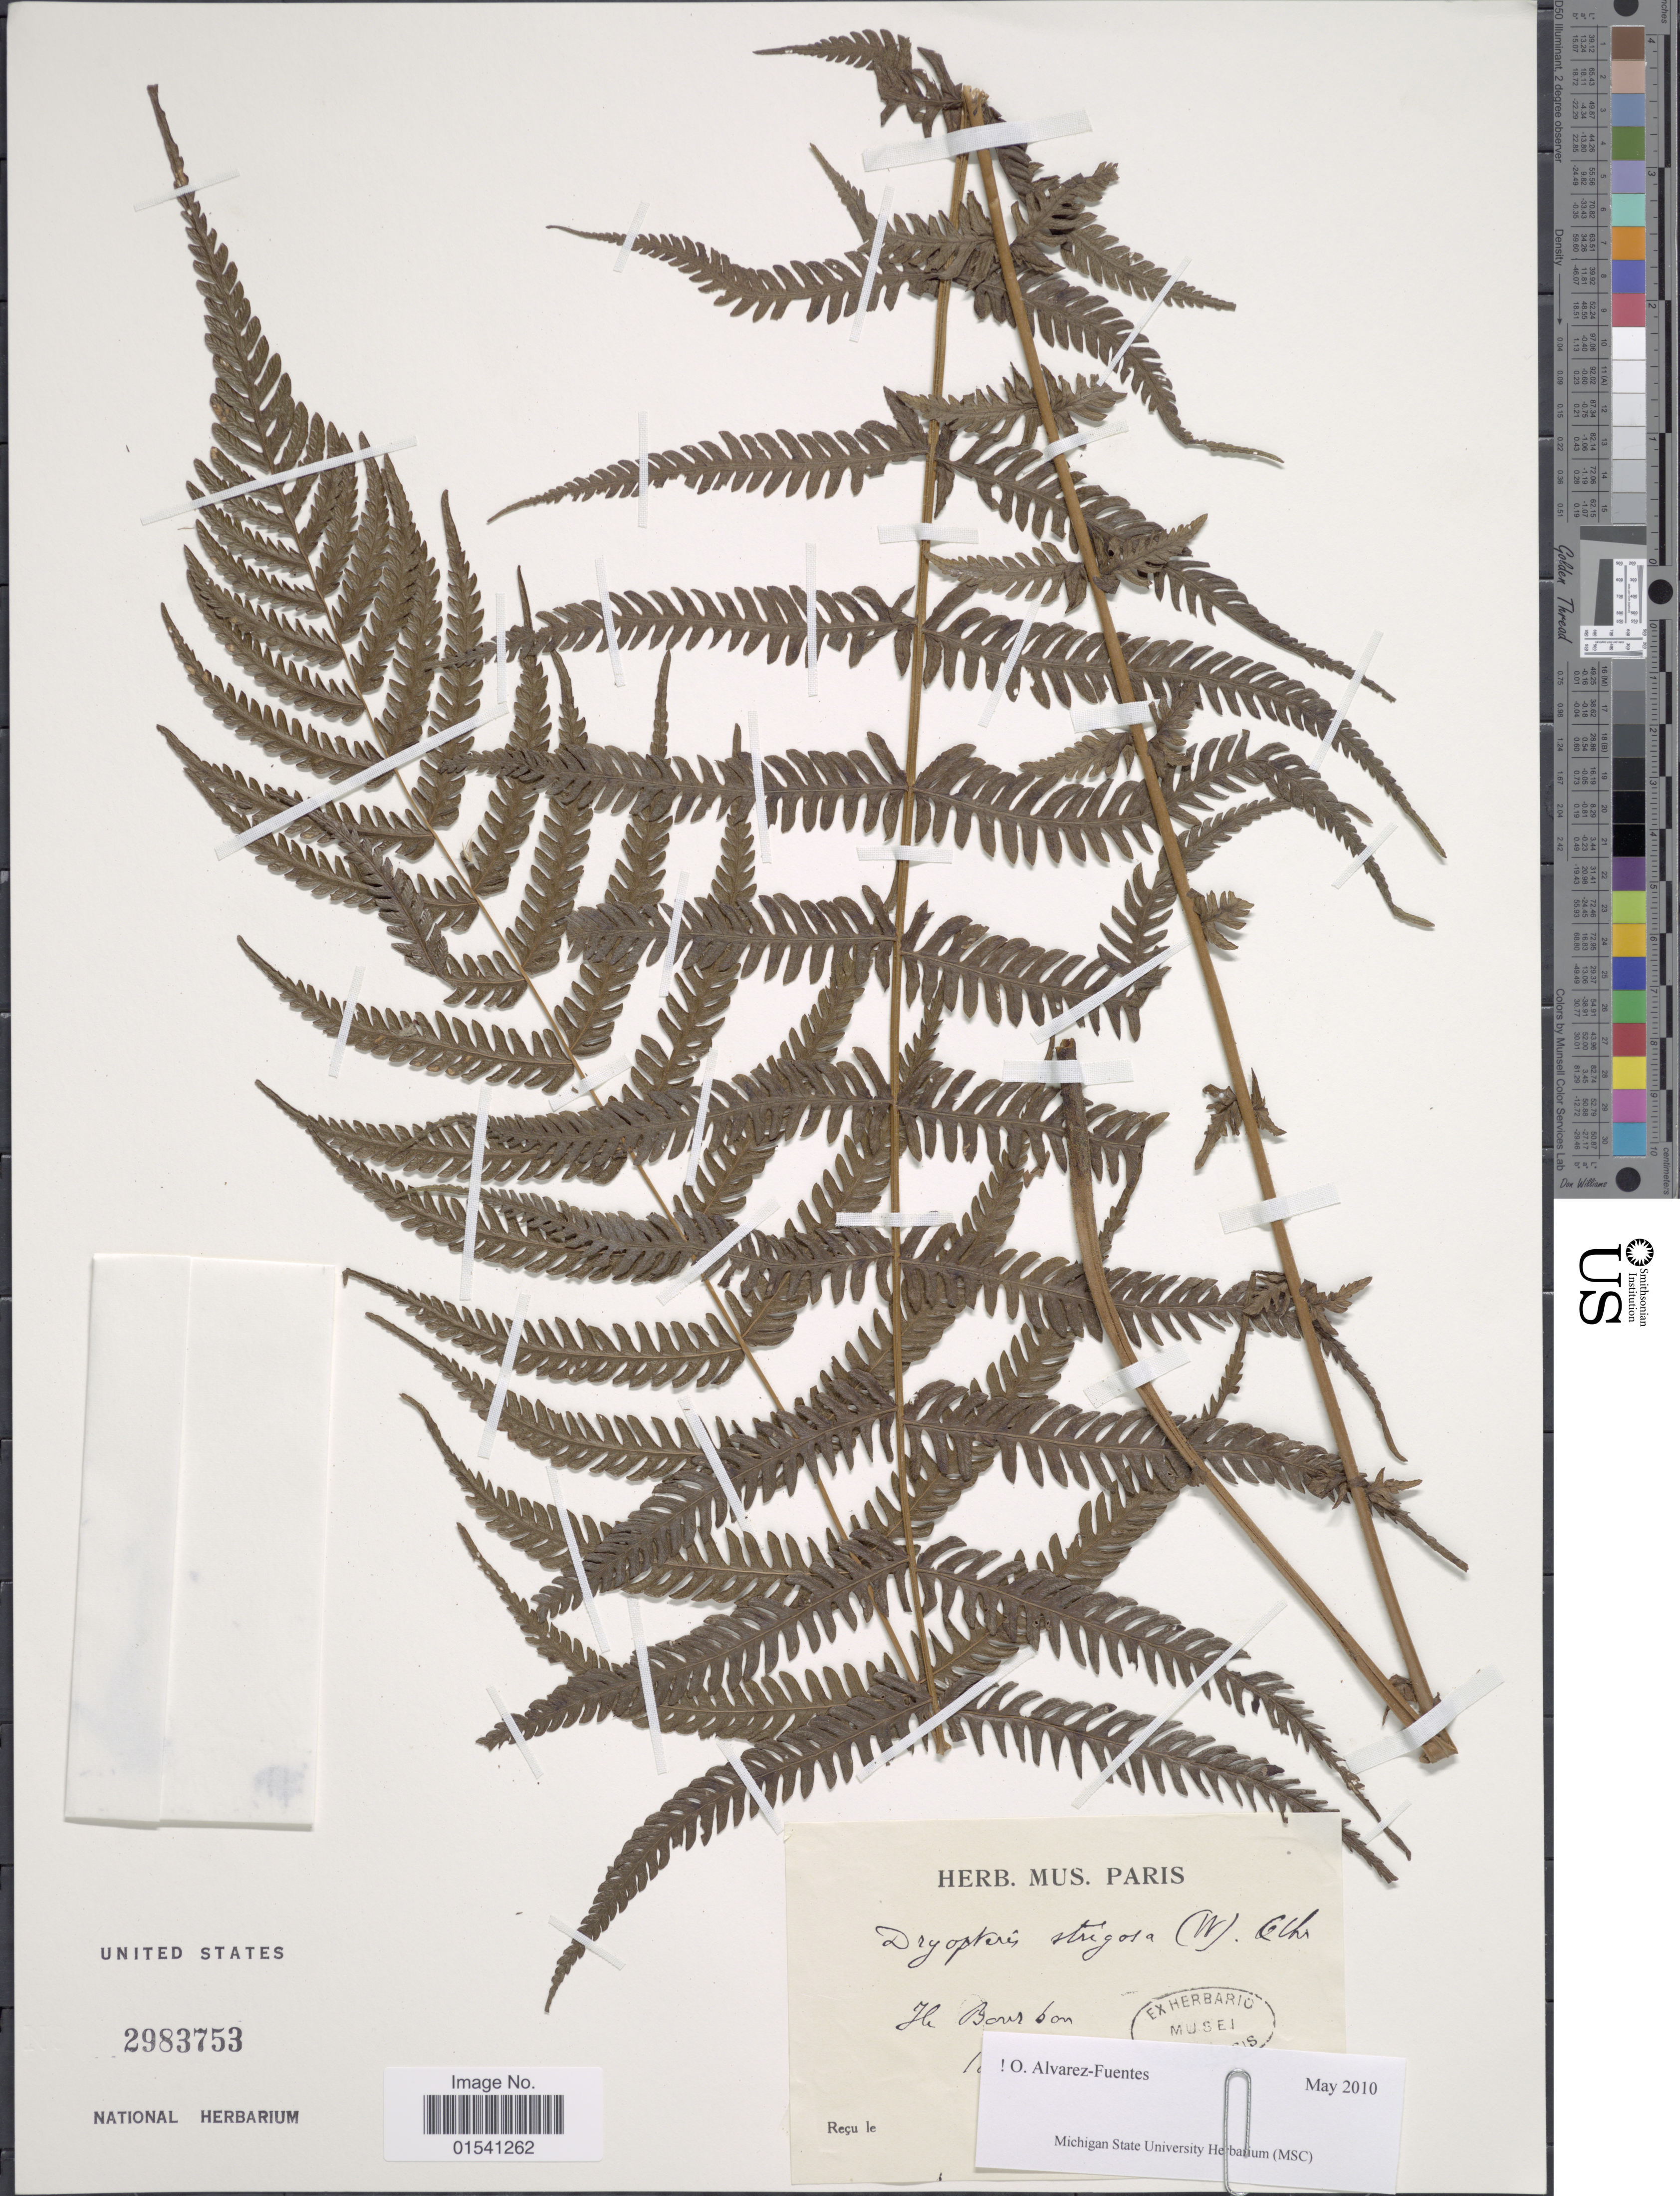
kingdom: Plantae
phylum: Tracheophyta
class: Polypodiopsida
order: Polypodiales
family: Thelypteridaceae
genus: Amauropelta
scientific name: Amauropelta strigosa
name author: (Willd.) Holttum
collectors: ex herb. Mus. Paris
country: Reunion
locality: Ile Bourbon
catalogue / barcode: US 2983753